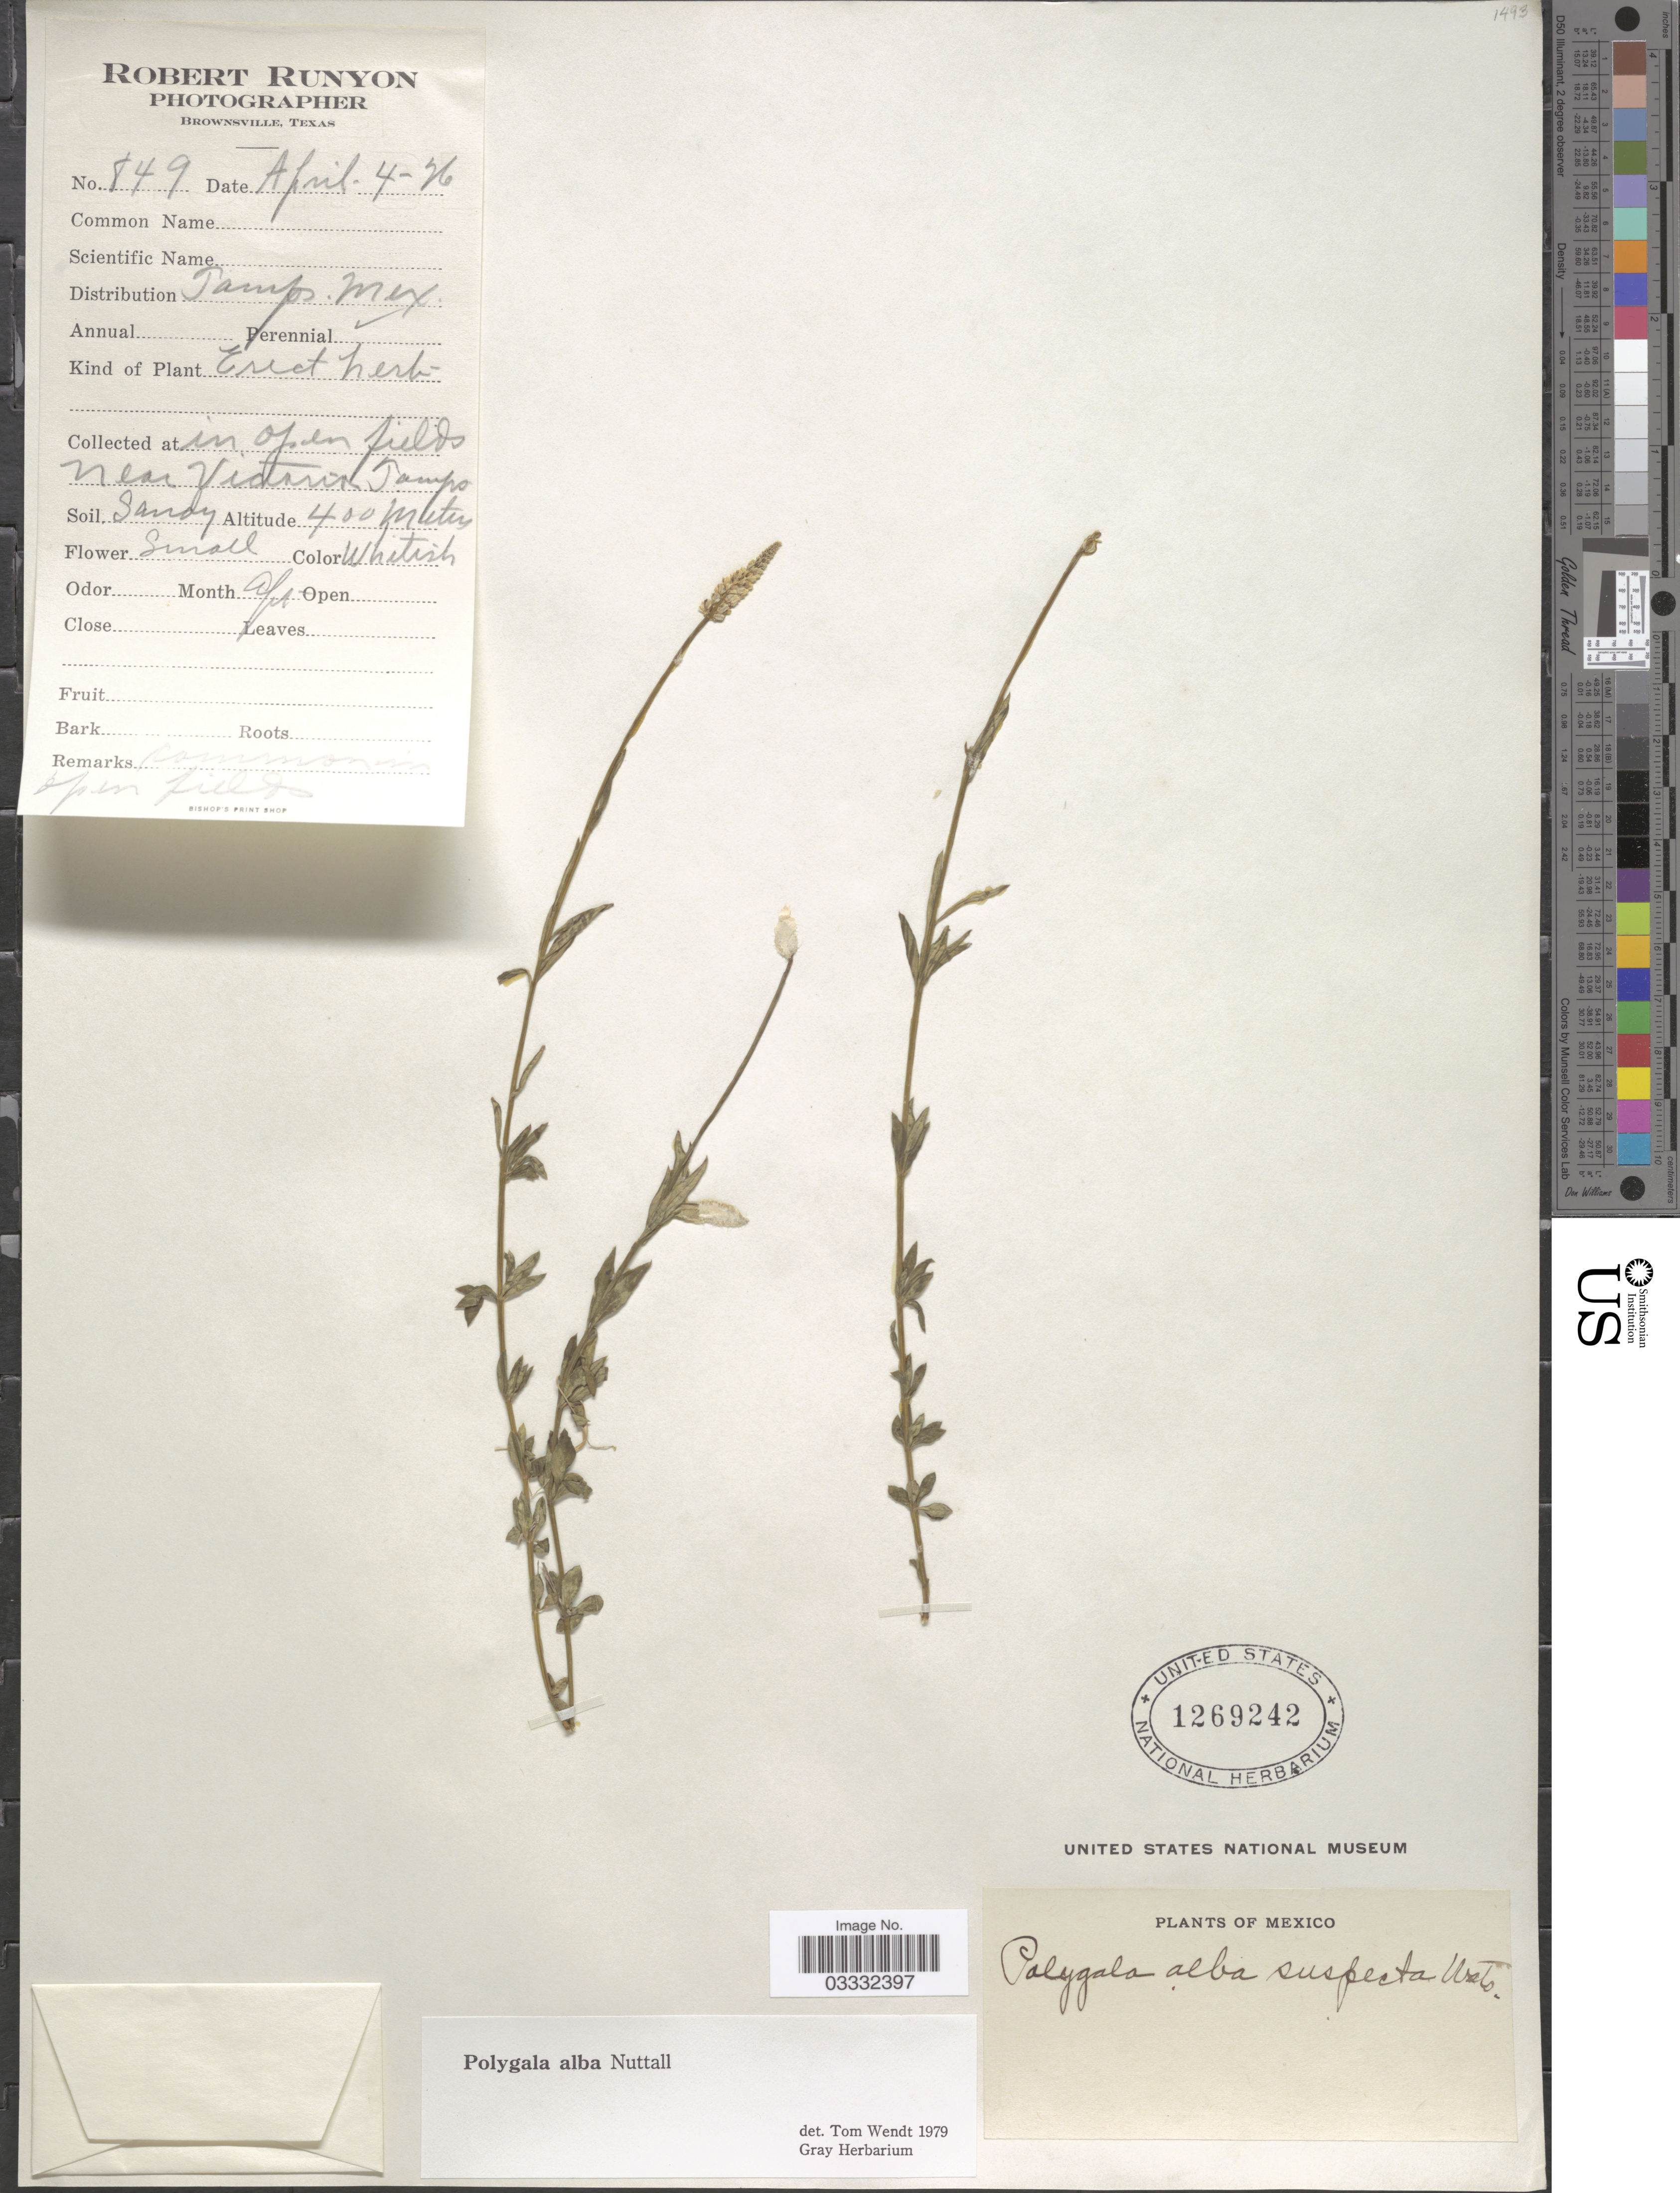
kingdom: Plantae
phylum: Tracheophyta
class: Magnoliopsida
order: Fabales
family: Polygalaceae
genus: Polygala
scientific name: Polygala alba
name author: Nutt.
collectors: R. Runyon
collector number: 849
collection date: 1926-04-04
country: Mexico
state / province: Tamaulipas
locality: In open fields near Victoria Tamps.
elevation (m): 400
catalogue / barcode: US 1269242